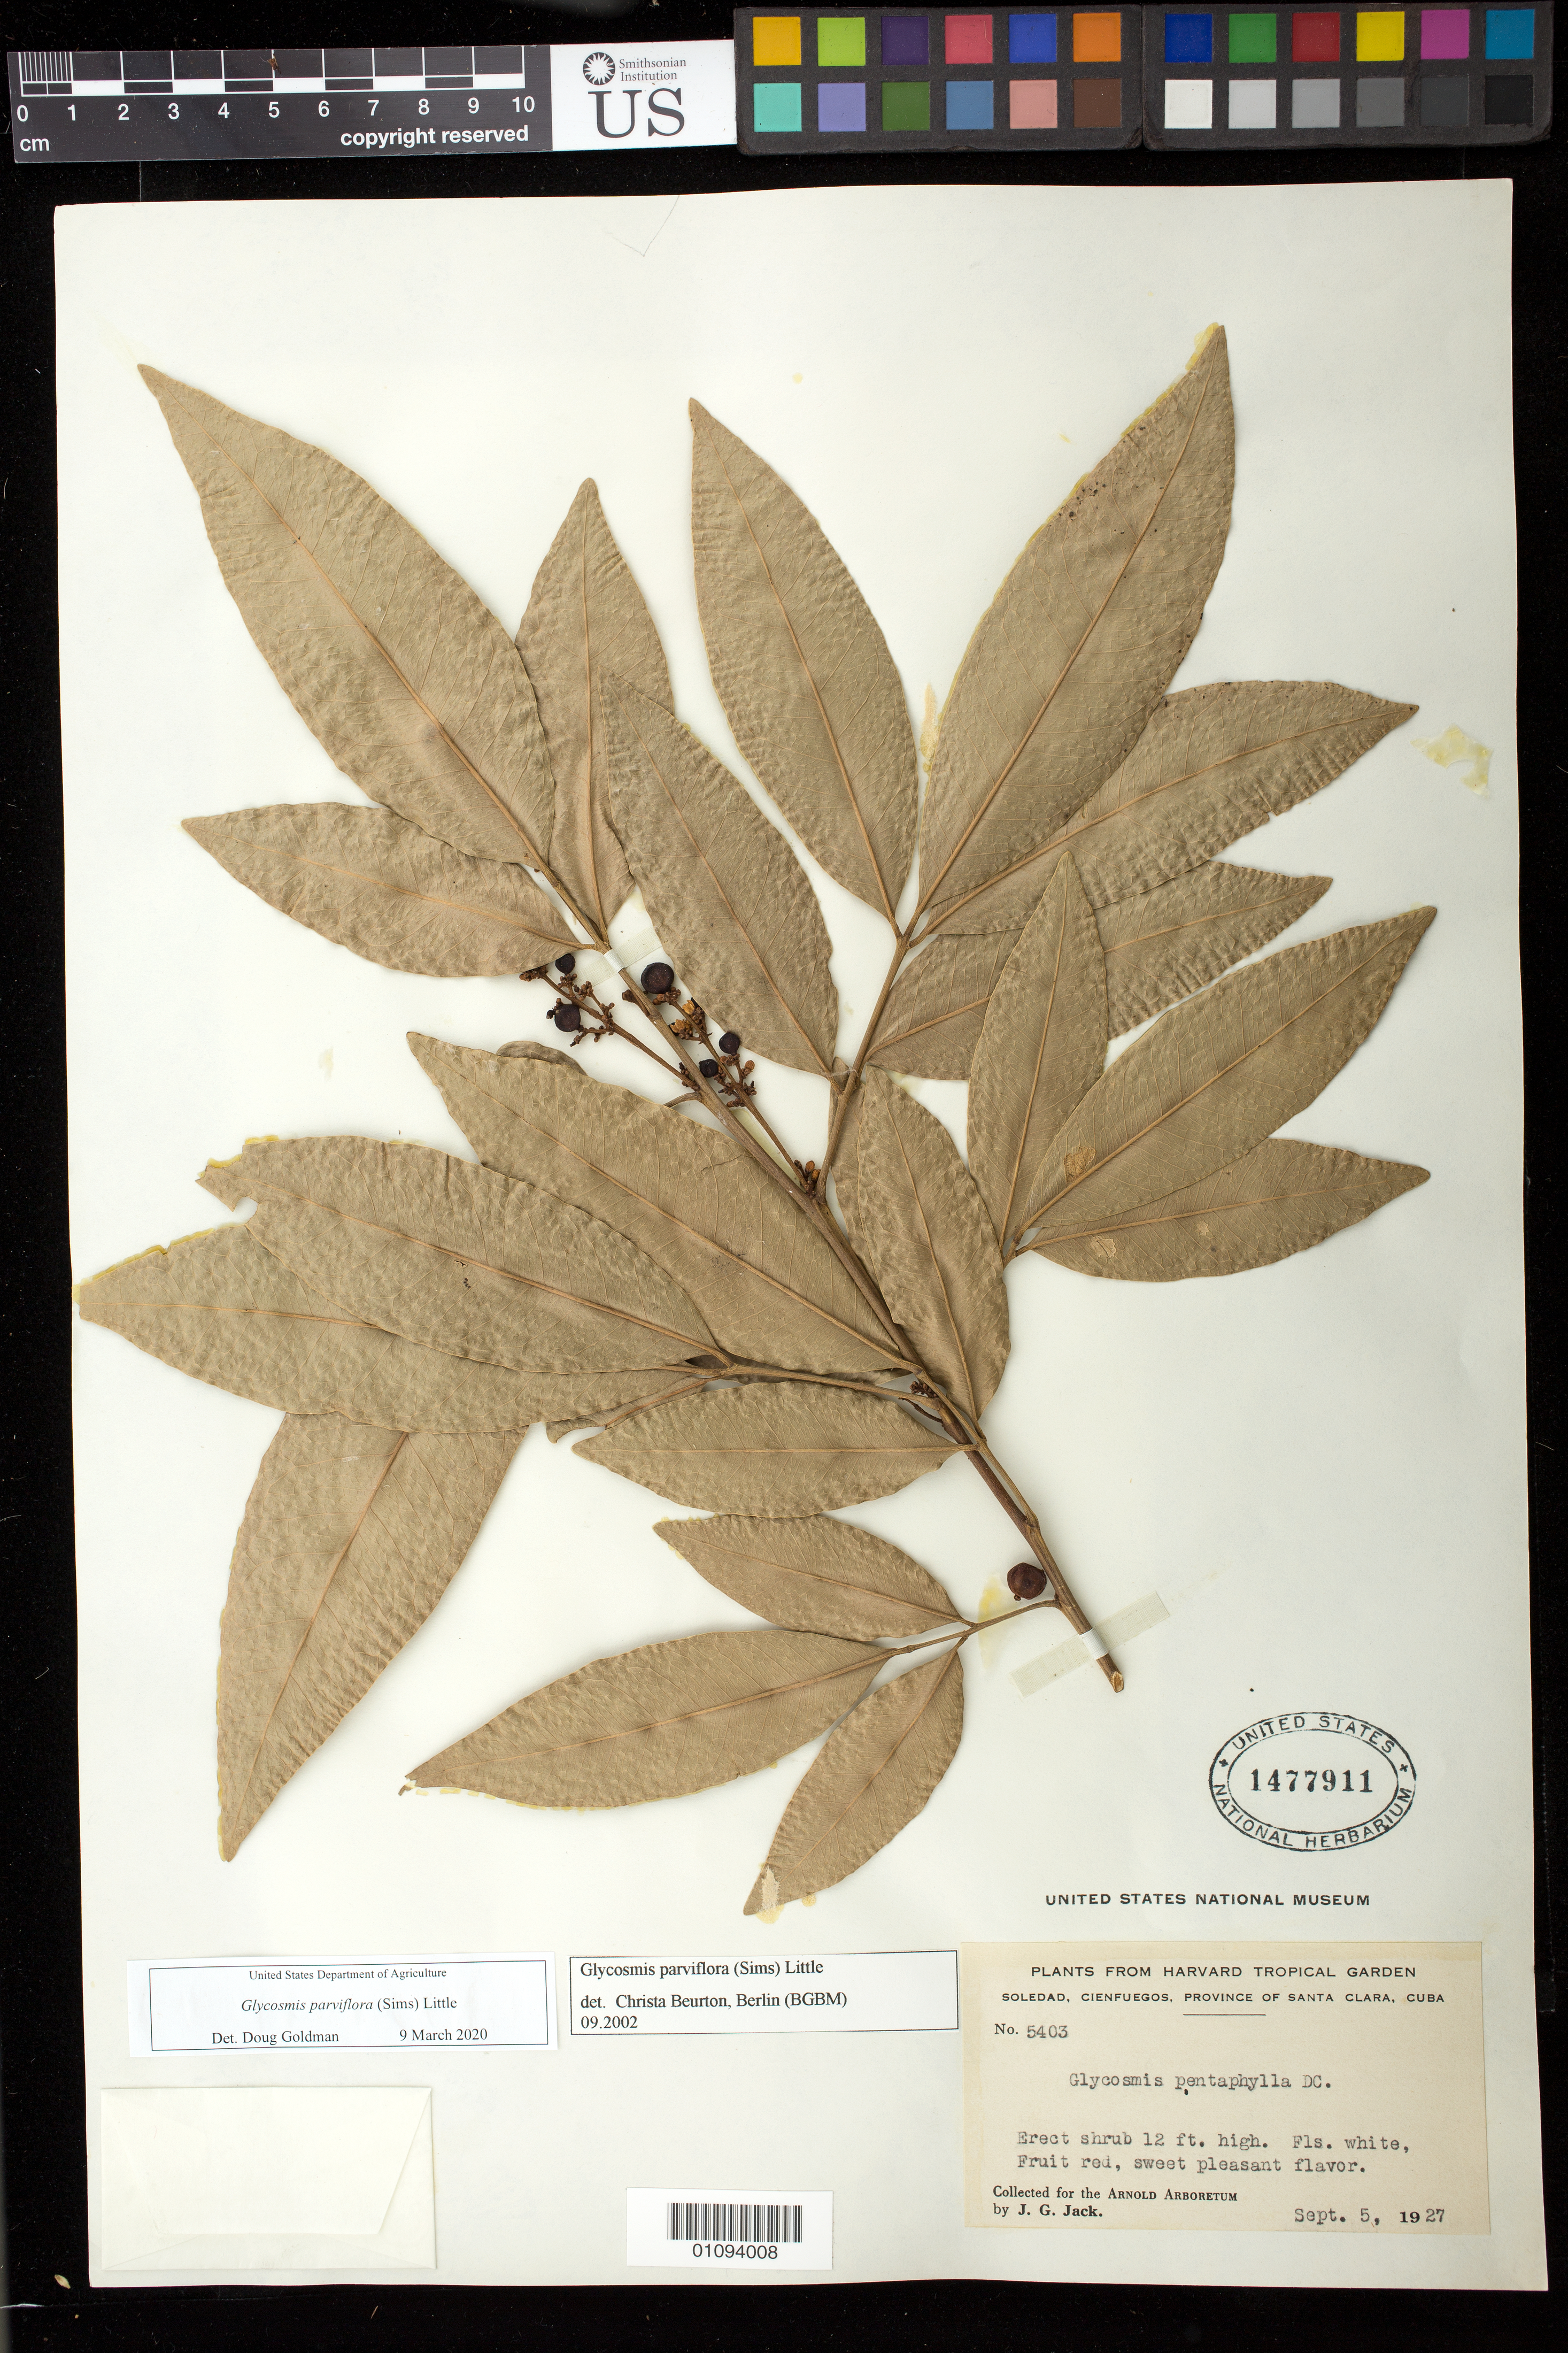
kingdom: Plantae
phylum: Tracheophyta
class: Magnoliopsida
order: Sapindales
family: Rutaceae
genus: Glycosmis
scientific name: Glycosmis parviflora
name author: (Sims) Little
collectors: J. G. Jack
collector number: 5403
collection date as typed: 05 Sep 1927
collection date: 1927-09-05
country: Cuba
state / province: Cienfuegos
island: Cuba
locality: Soledad, Cienfuegos, Province of Santa Clara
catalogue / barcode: US 1477911